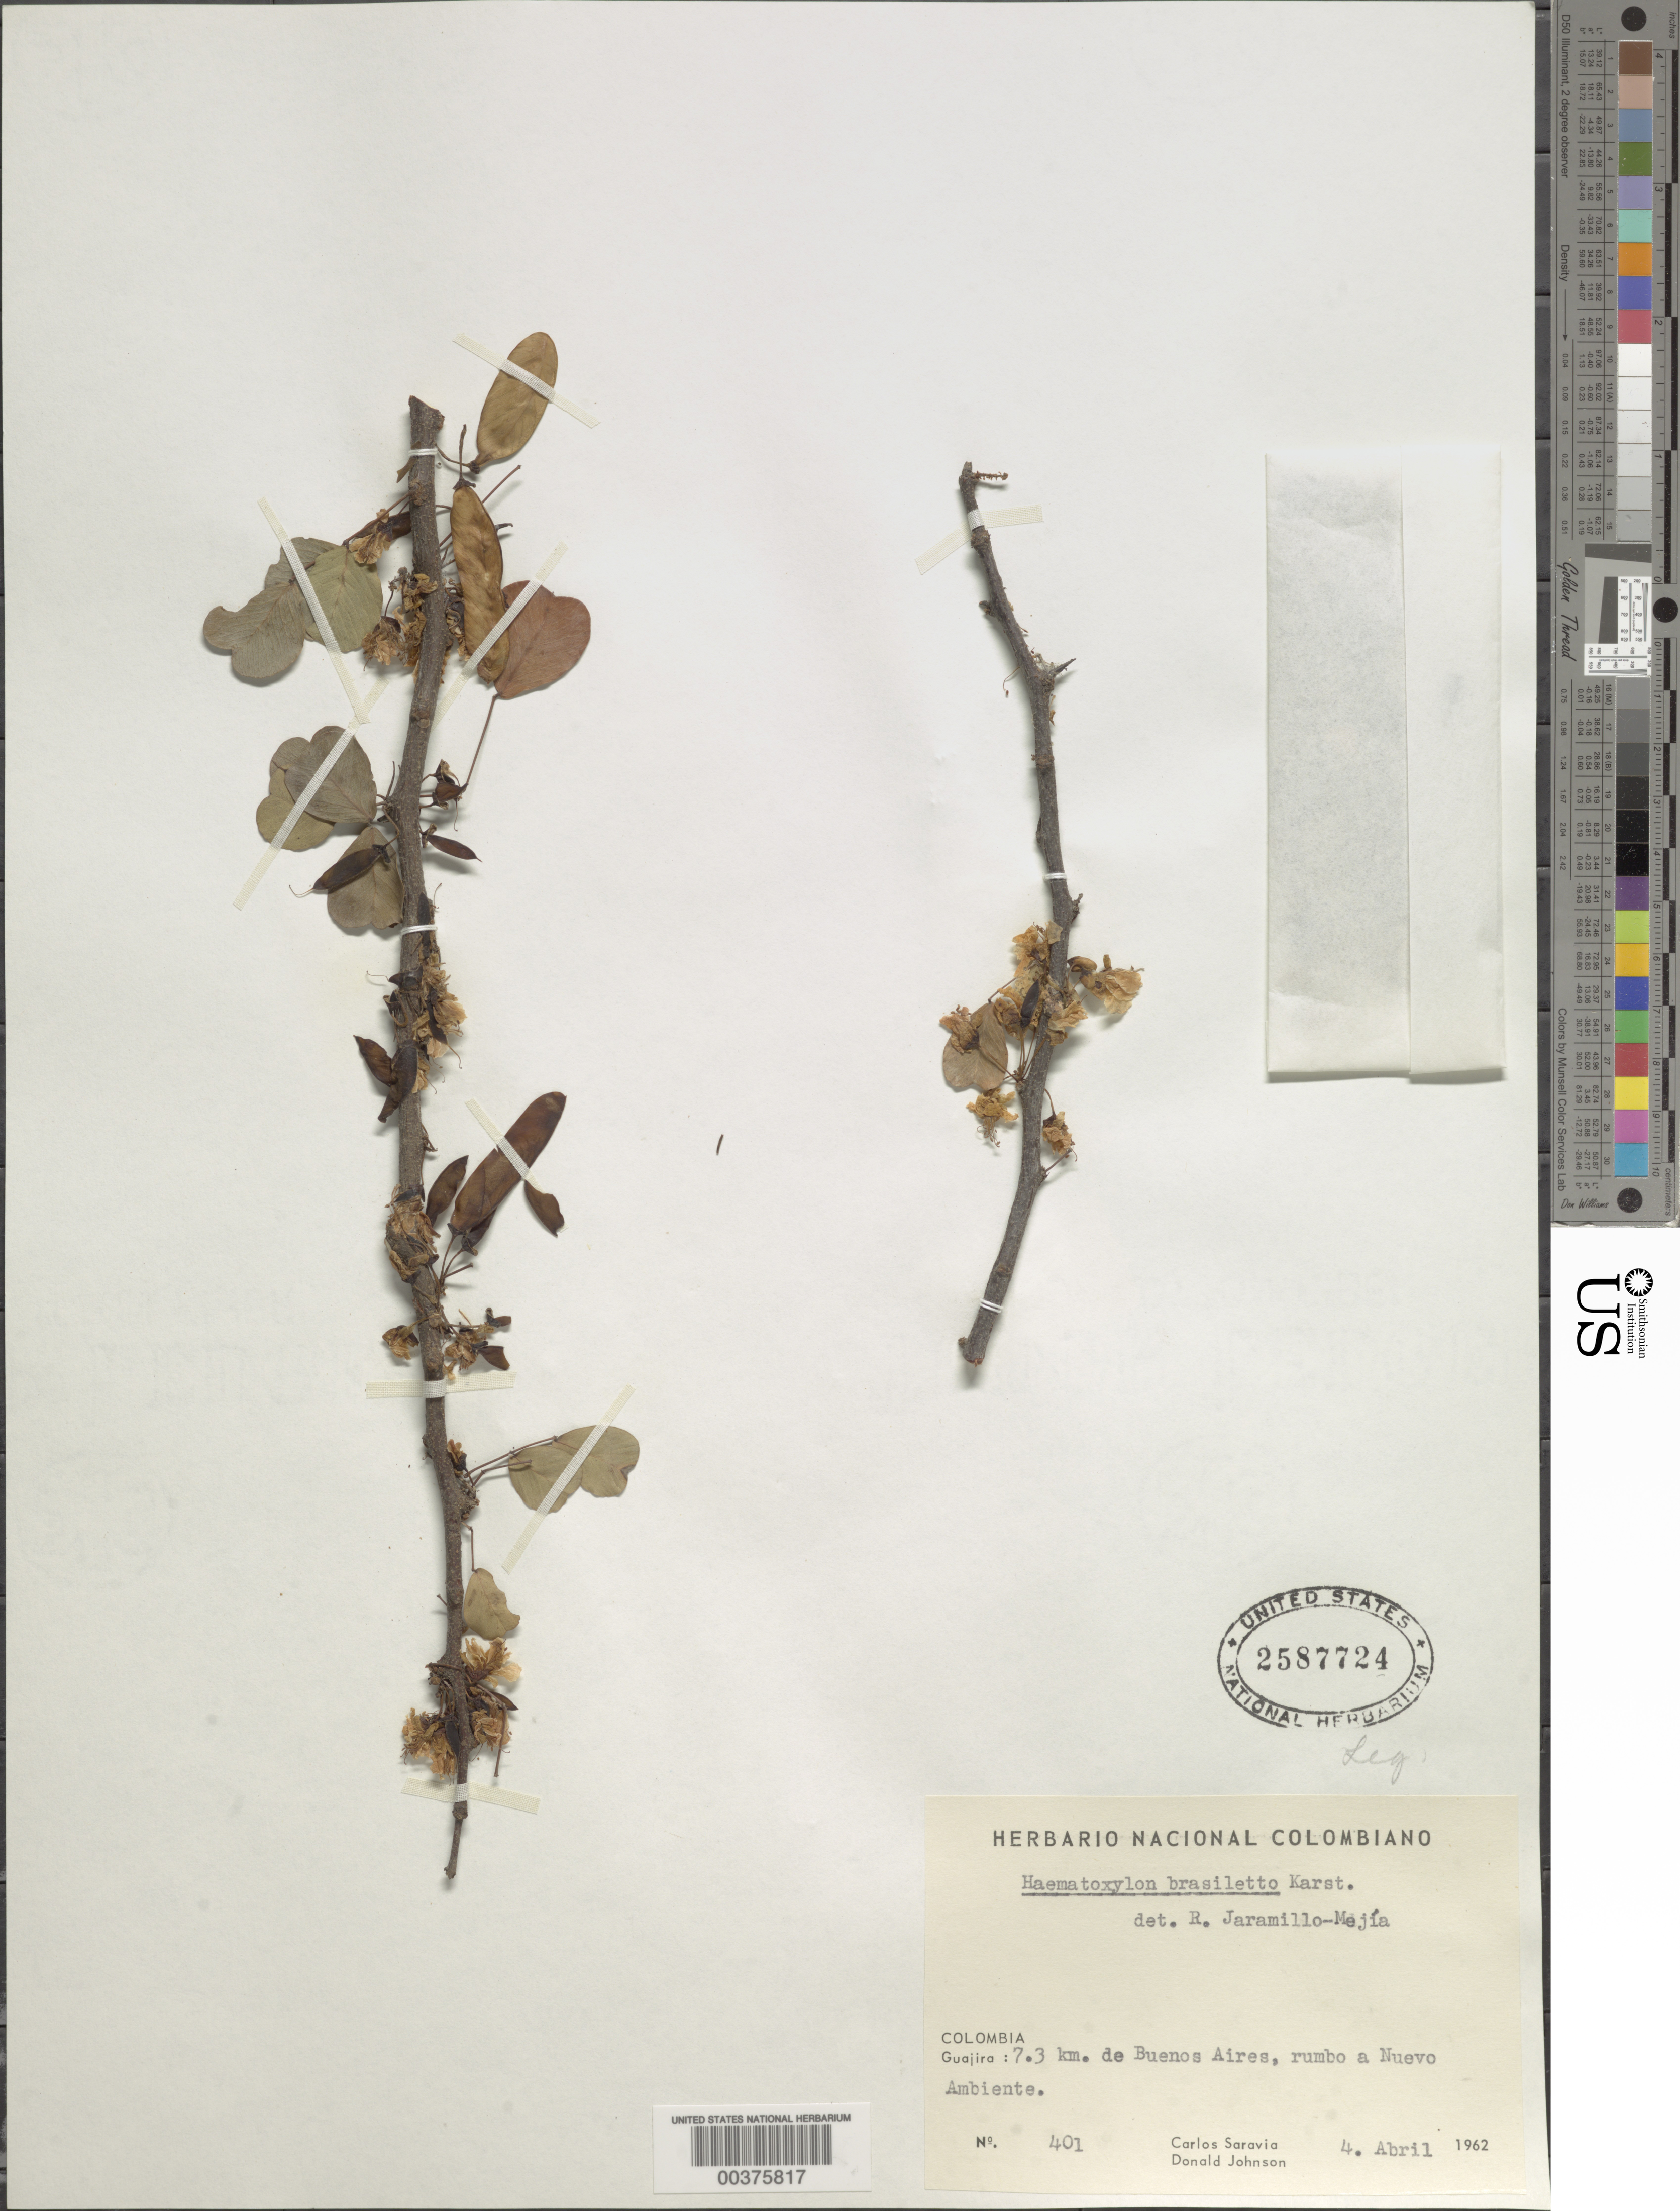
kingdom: Plantae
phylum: Tracheophyta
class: Magnoliopsida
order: Fabales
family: Fabaceae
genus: Haematoxylum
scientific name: Haematoxylum brasiletto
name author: H. Karst.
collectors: C. Saravia T. & D. Johnson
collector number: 401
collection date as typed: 04 Apr 1962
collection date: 1962-04-04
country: Colombia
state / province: La Guajira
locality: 7.3 km de Buenos Aires, Rumbo a Nuevo Ambiente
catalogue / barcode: US 2587724